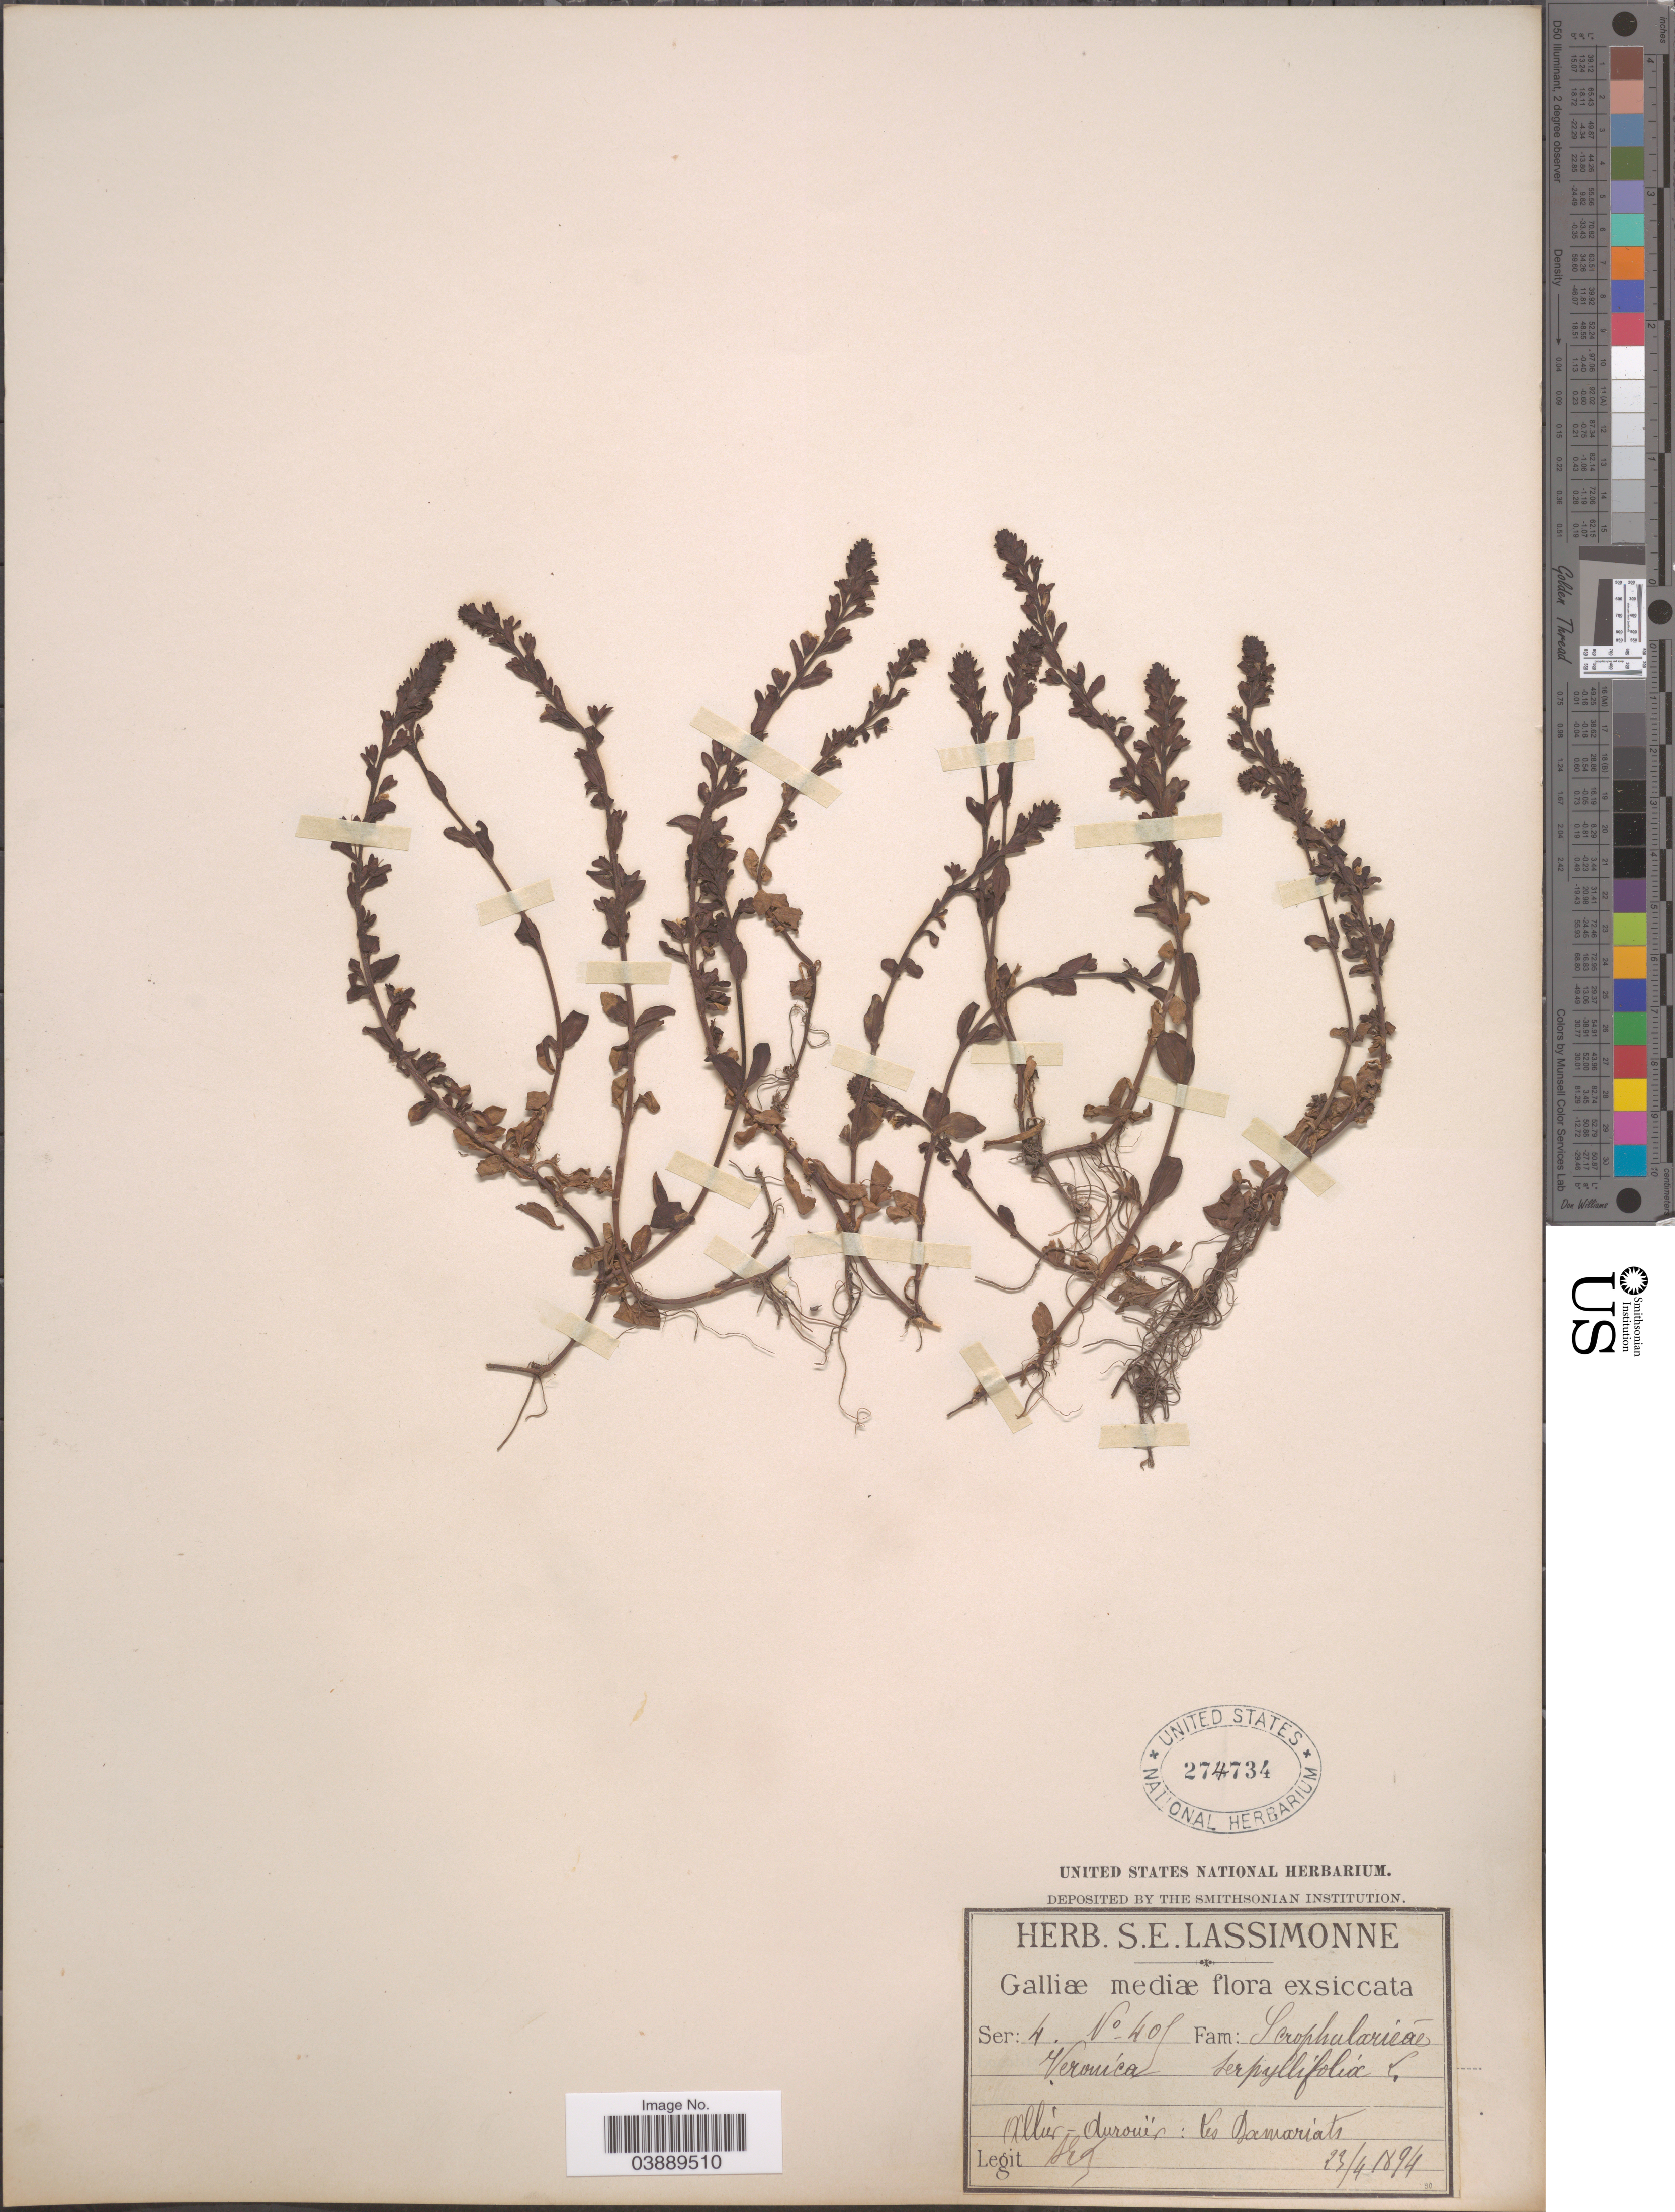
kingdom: Plantae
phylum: Tracheophyta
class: Magnoliopsida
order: Lamiales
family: Plantaginaceae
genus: Veronica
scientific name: Veronica serpyllifolia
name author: L.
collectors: S. Lassimonne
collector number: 405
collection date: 1894-04-23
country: France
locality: Allier - Aurouër: Les Damariats.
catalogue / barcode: US 274734